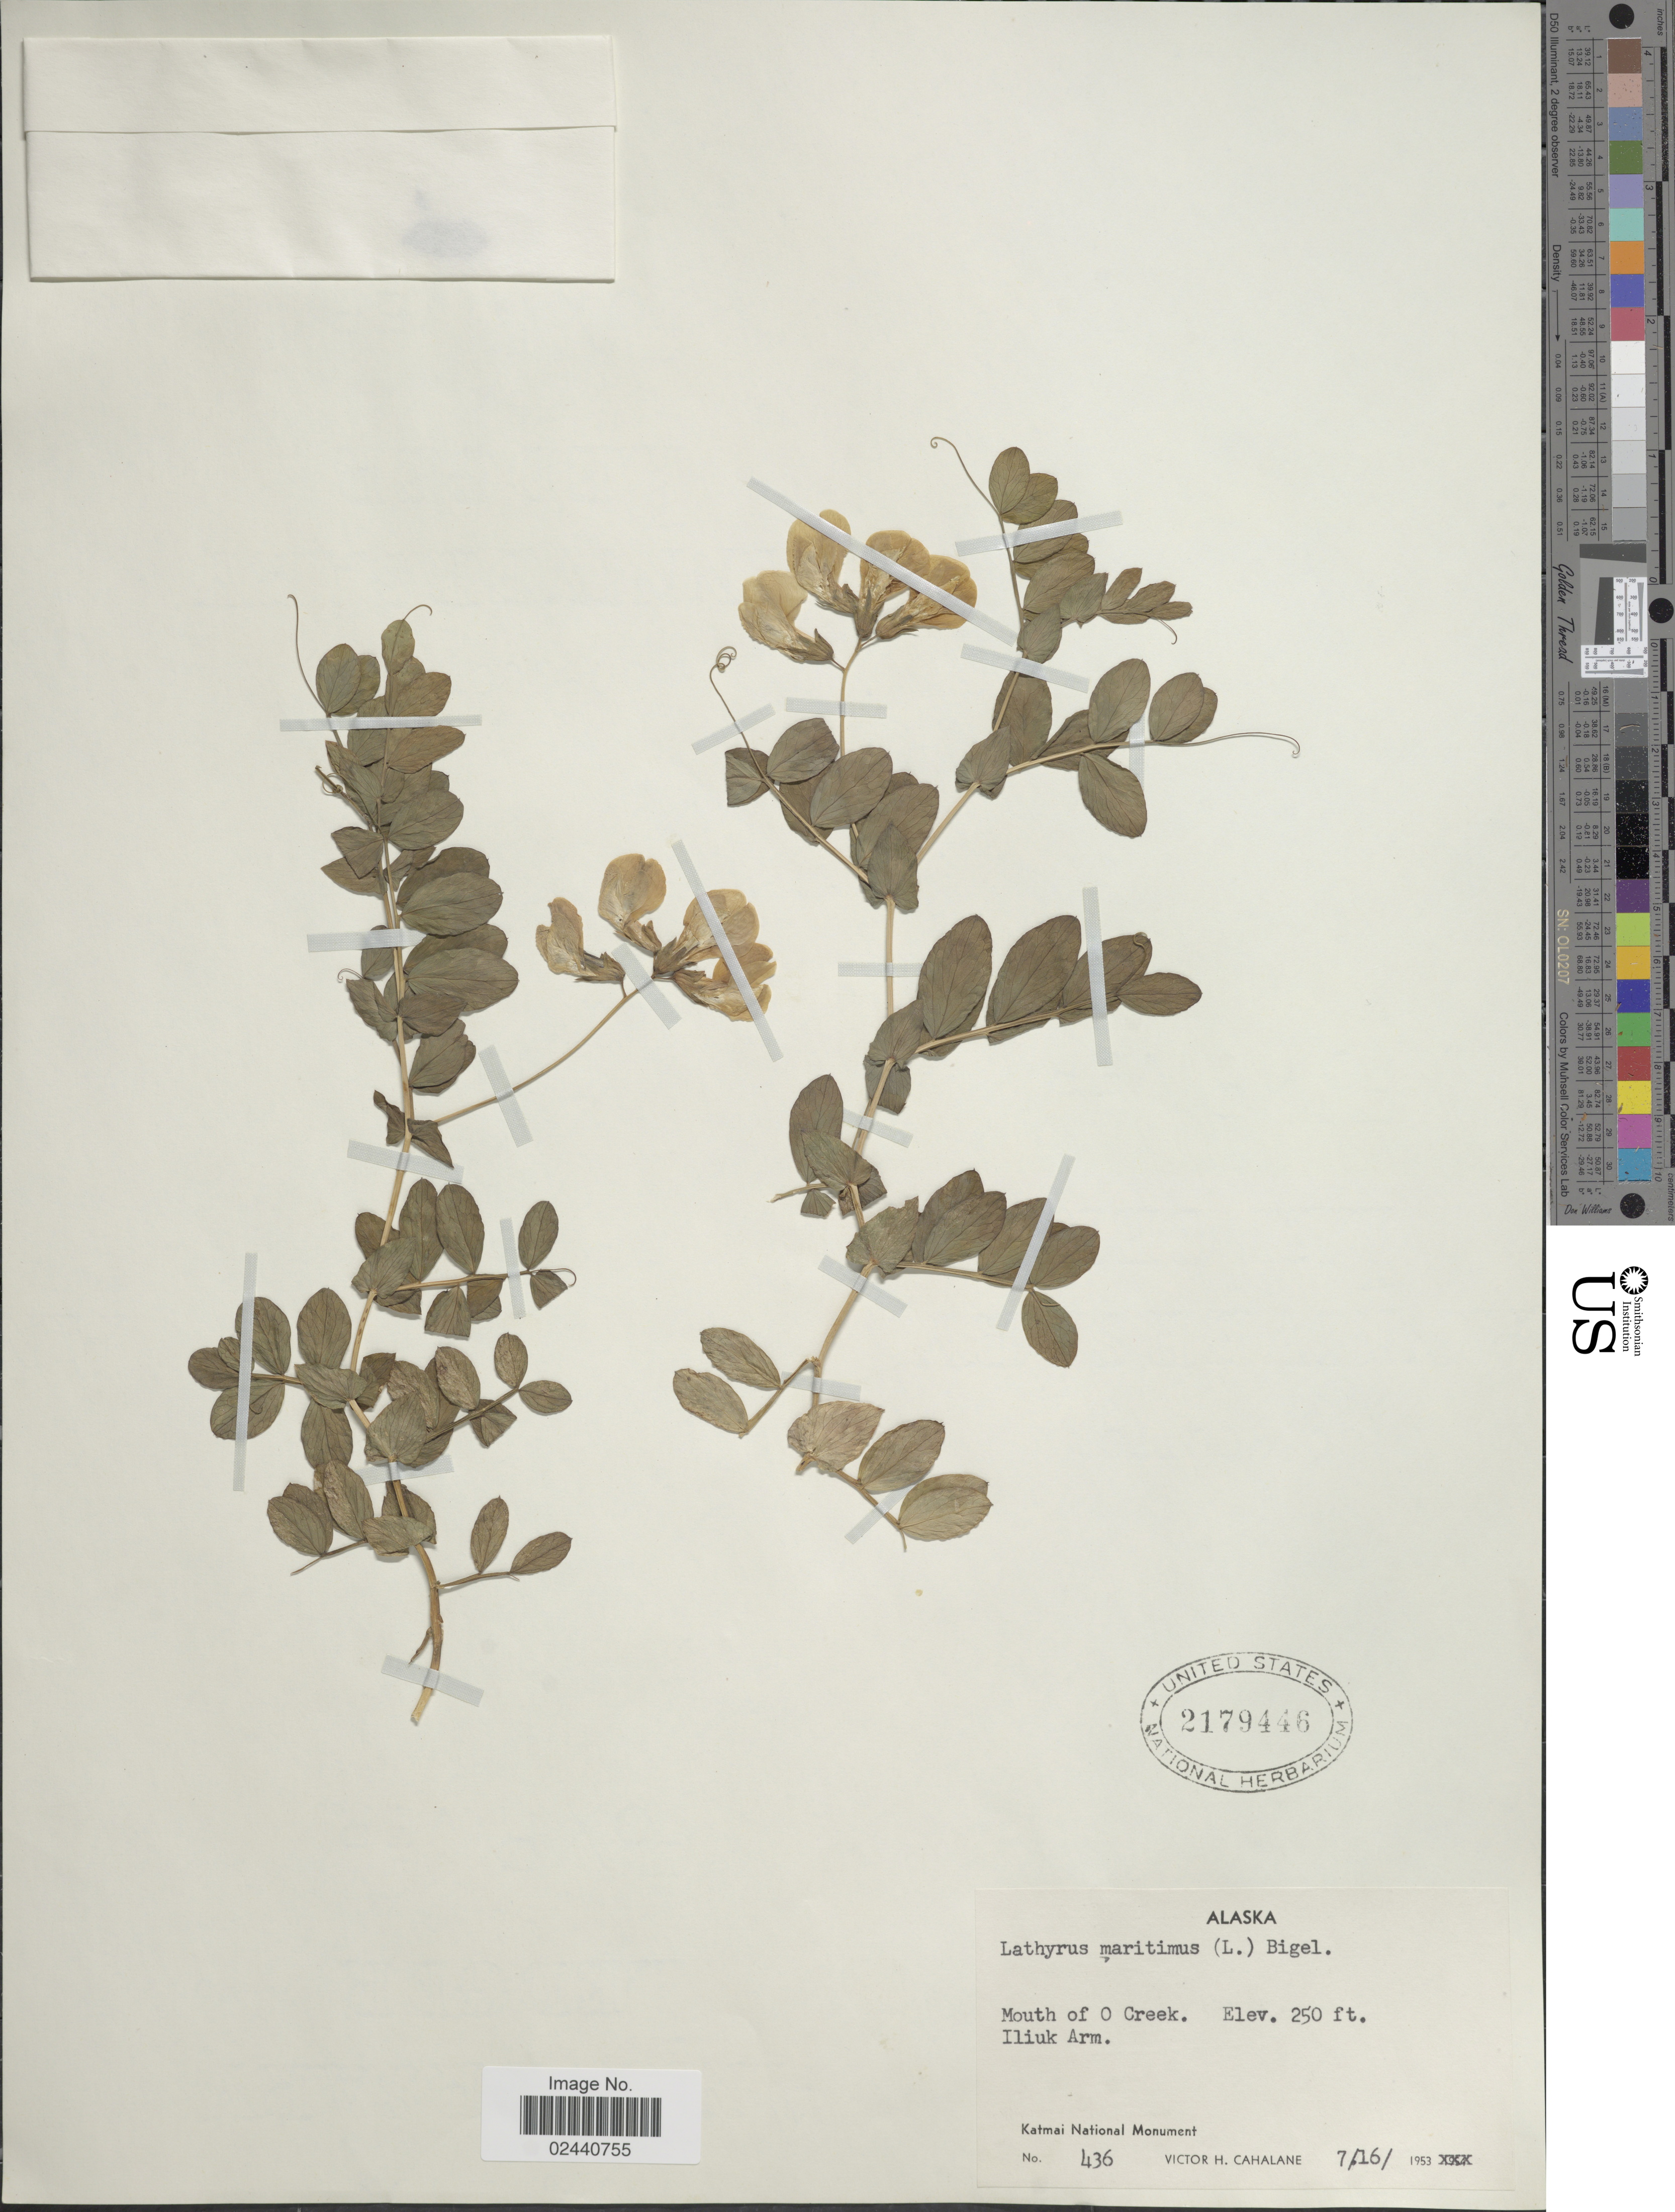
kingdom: Plantae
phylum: Tracheophyta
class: Magnoliopsida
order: Fabales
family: Fabaceae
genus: Lathyrus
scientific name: Lathyrus japonicus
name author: Willd.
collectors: V. Cahalane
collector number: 436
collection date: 1953-07-16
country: United States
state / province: Alaska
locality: Mouth of O Creek, Iliuk Arm, Katmai National Monument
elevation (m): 76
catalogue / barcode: US 2179446